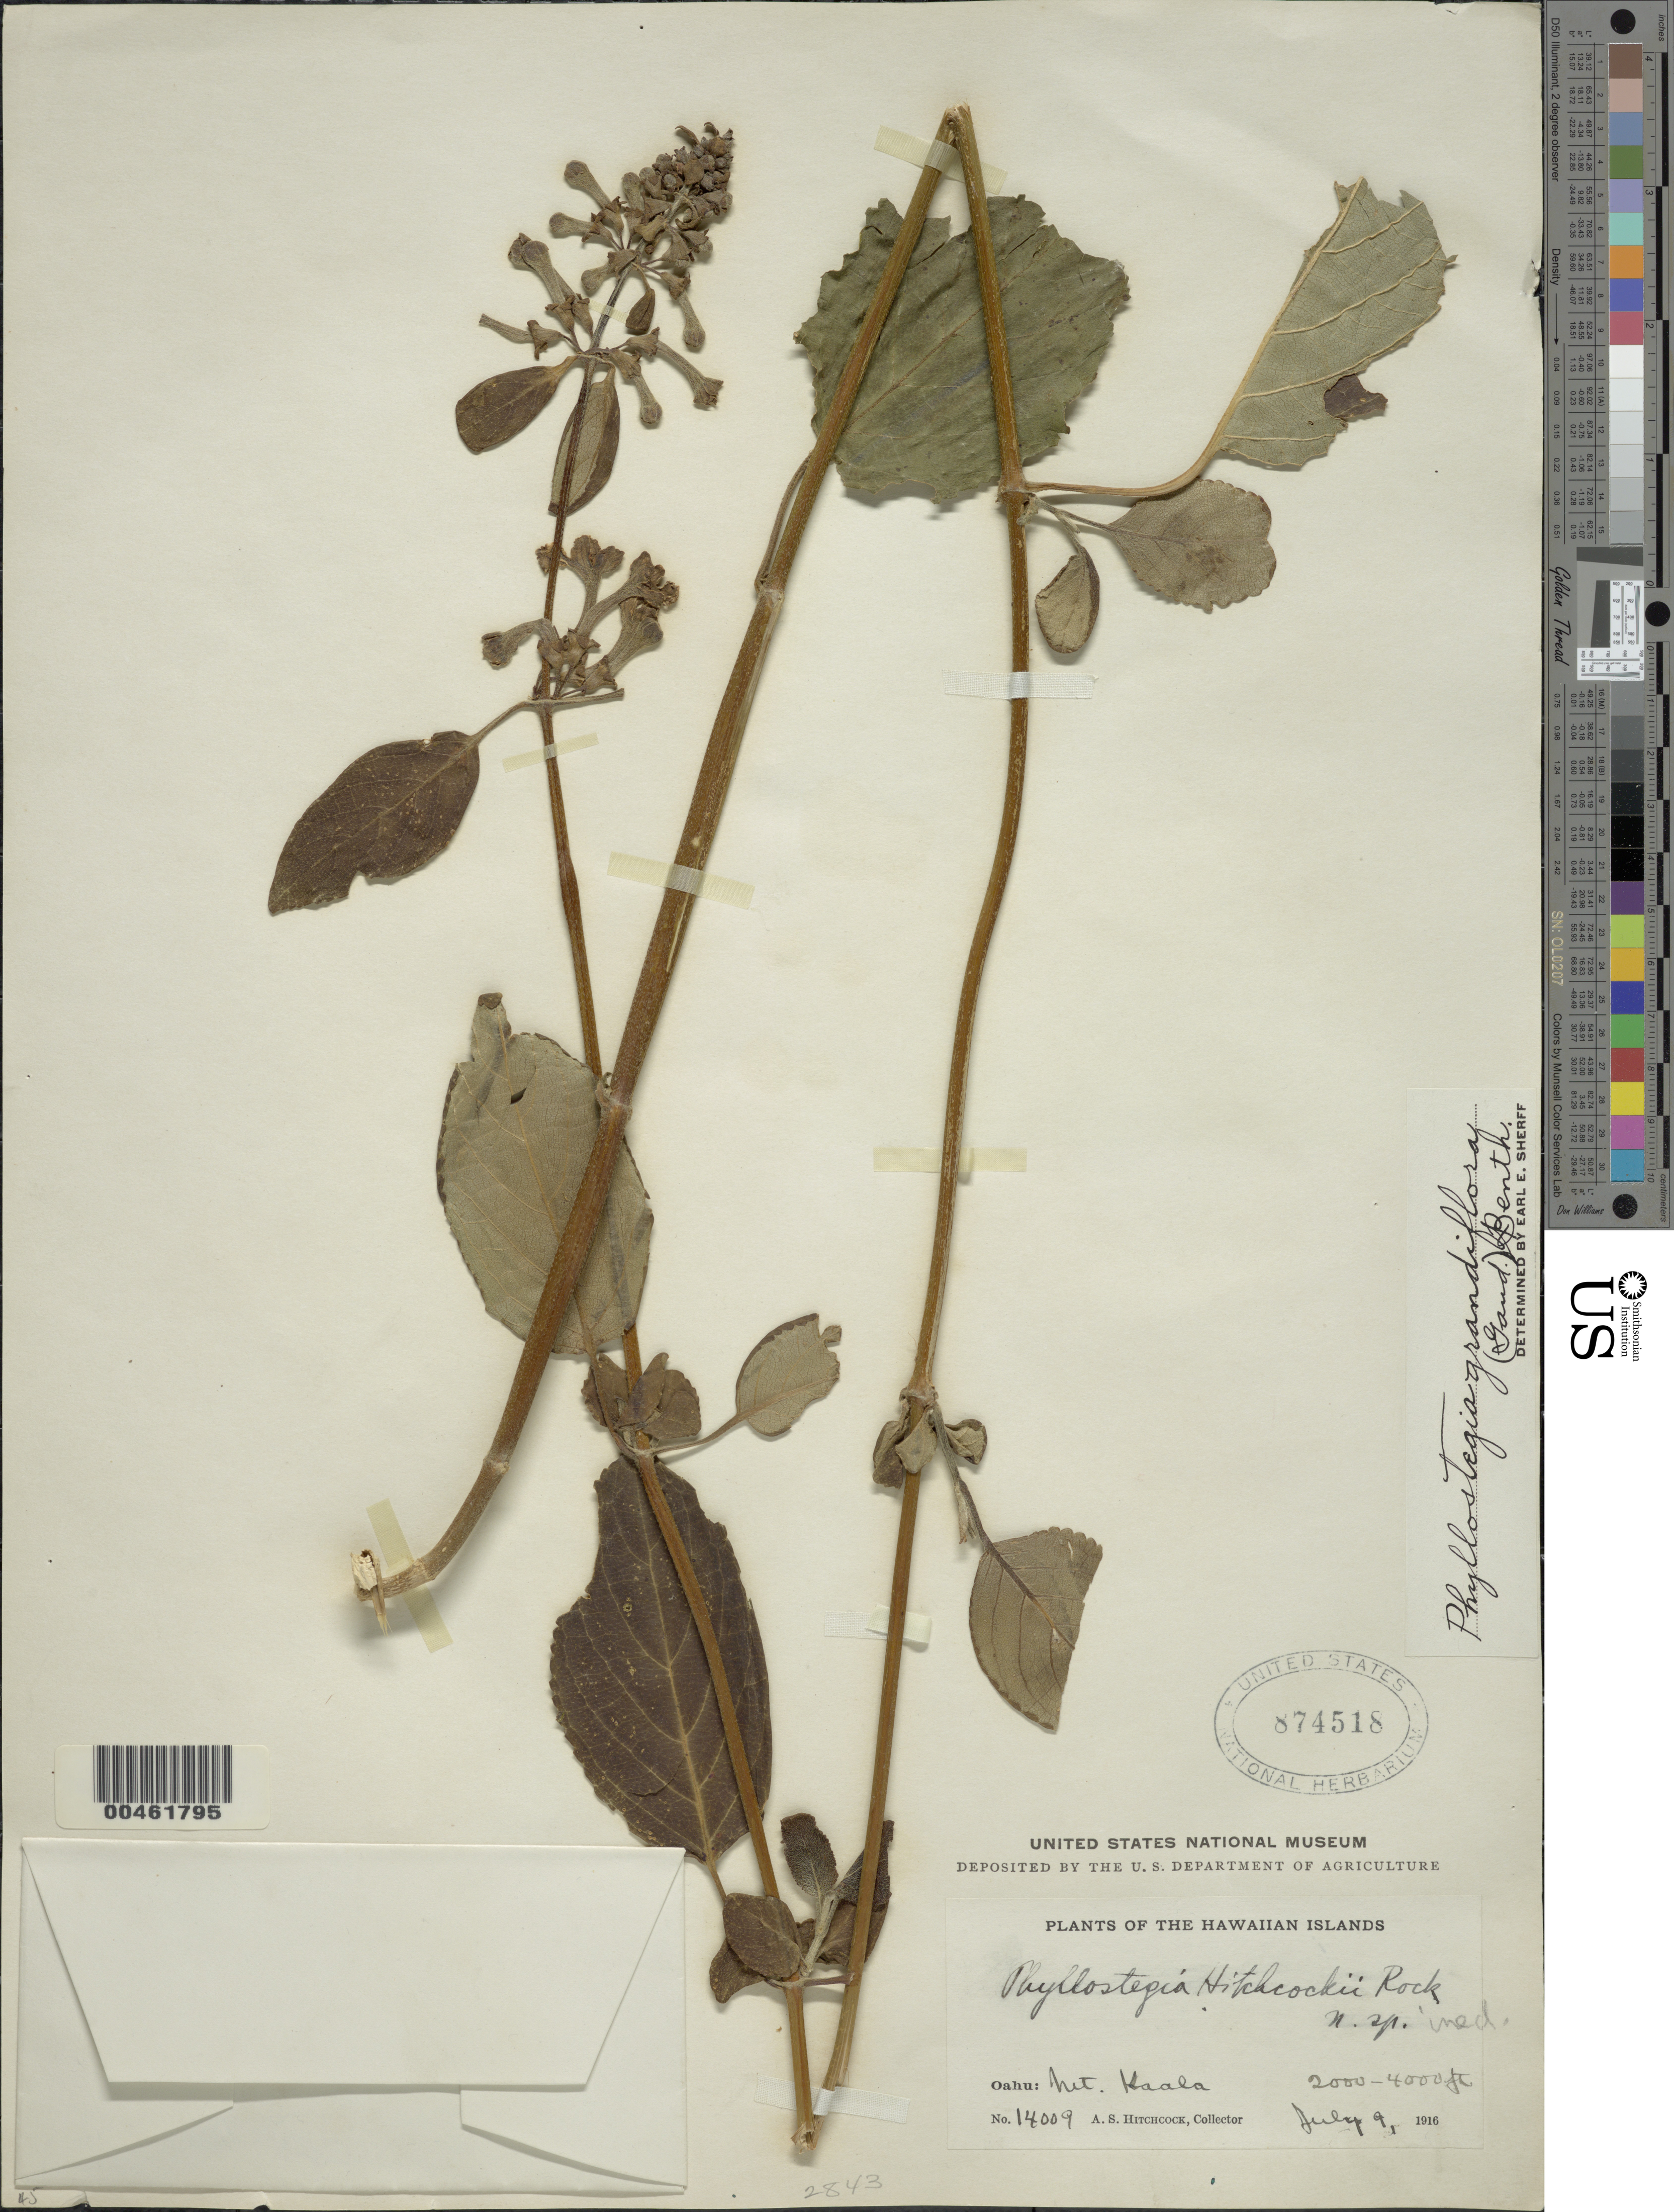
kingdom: Plantae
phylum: Tracheophyta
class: Magnoliopsida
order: Lamiales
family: Lamiaceae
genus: Phyllostegia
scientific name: Phyllostegia grandiflora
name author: (Gaudich.) Benth.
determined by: Sherff, E. E.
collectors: A. S. Hitchcock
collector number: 14009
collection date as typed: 9 Jul 1916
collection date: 1916-07-09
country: United States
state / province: Hawaii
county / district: Honolulu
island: Oahu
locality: Mount Kaala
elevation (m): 610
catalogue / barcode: US 874518